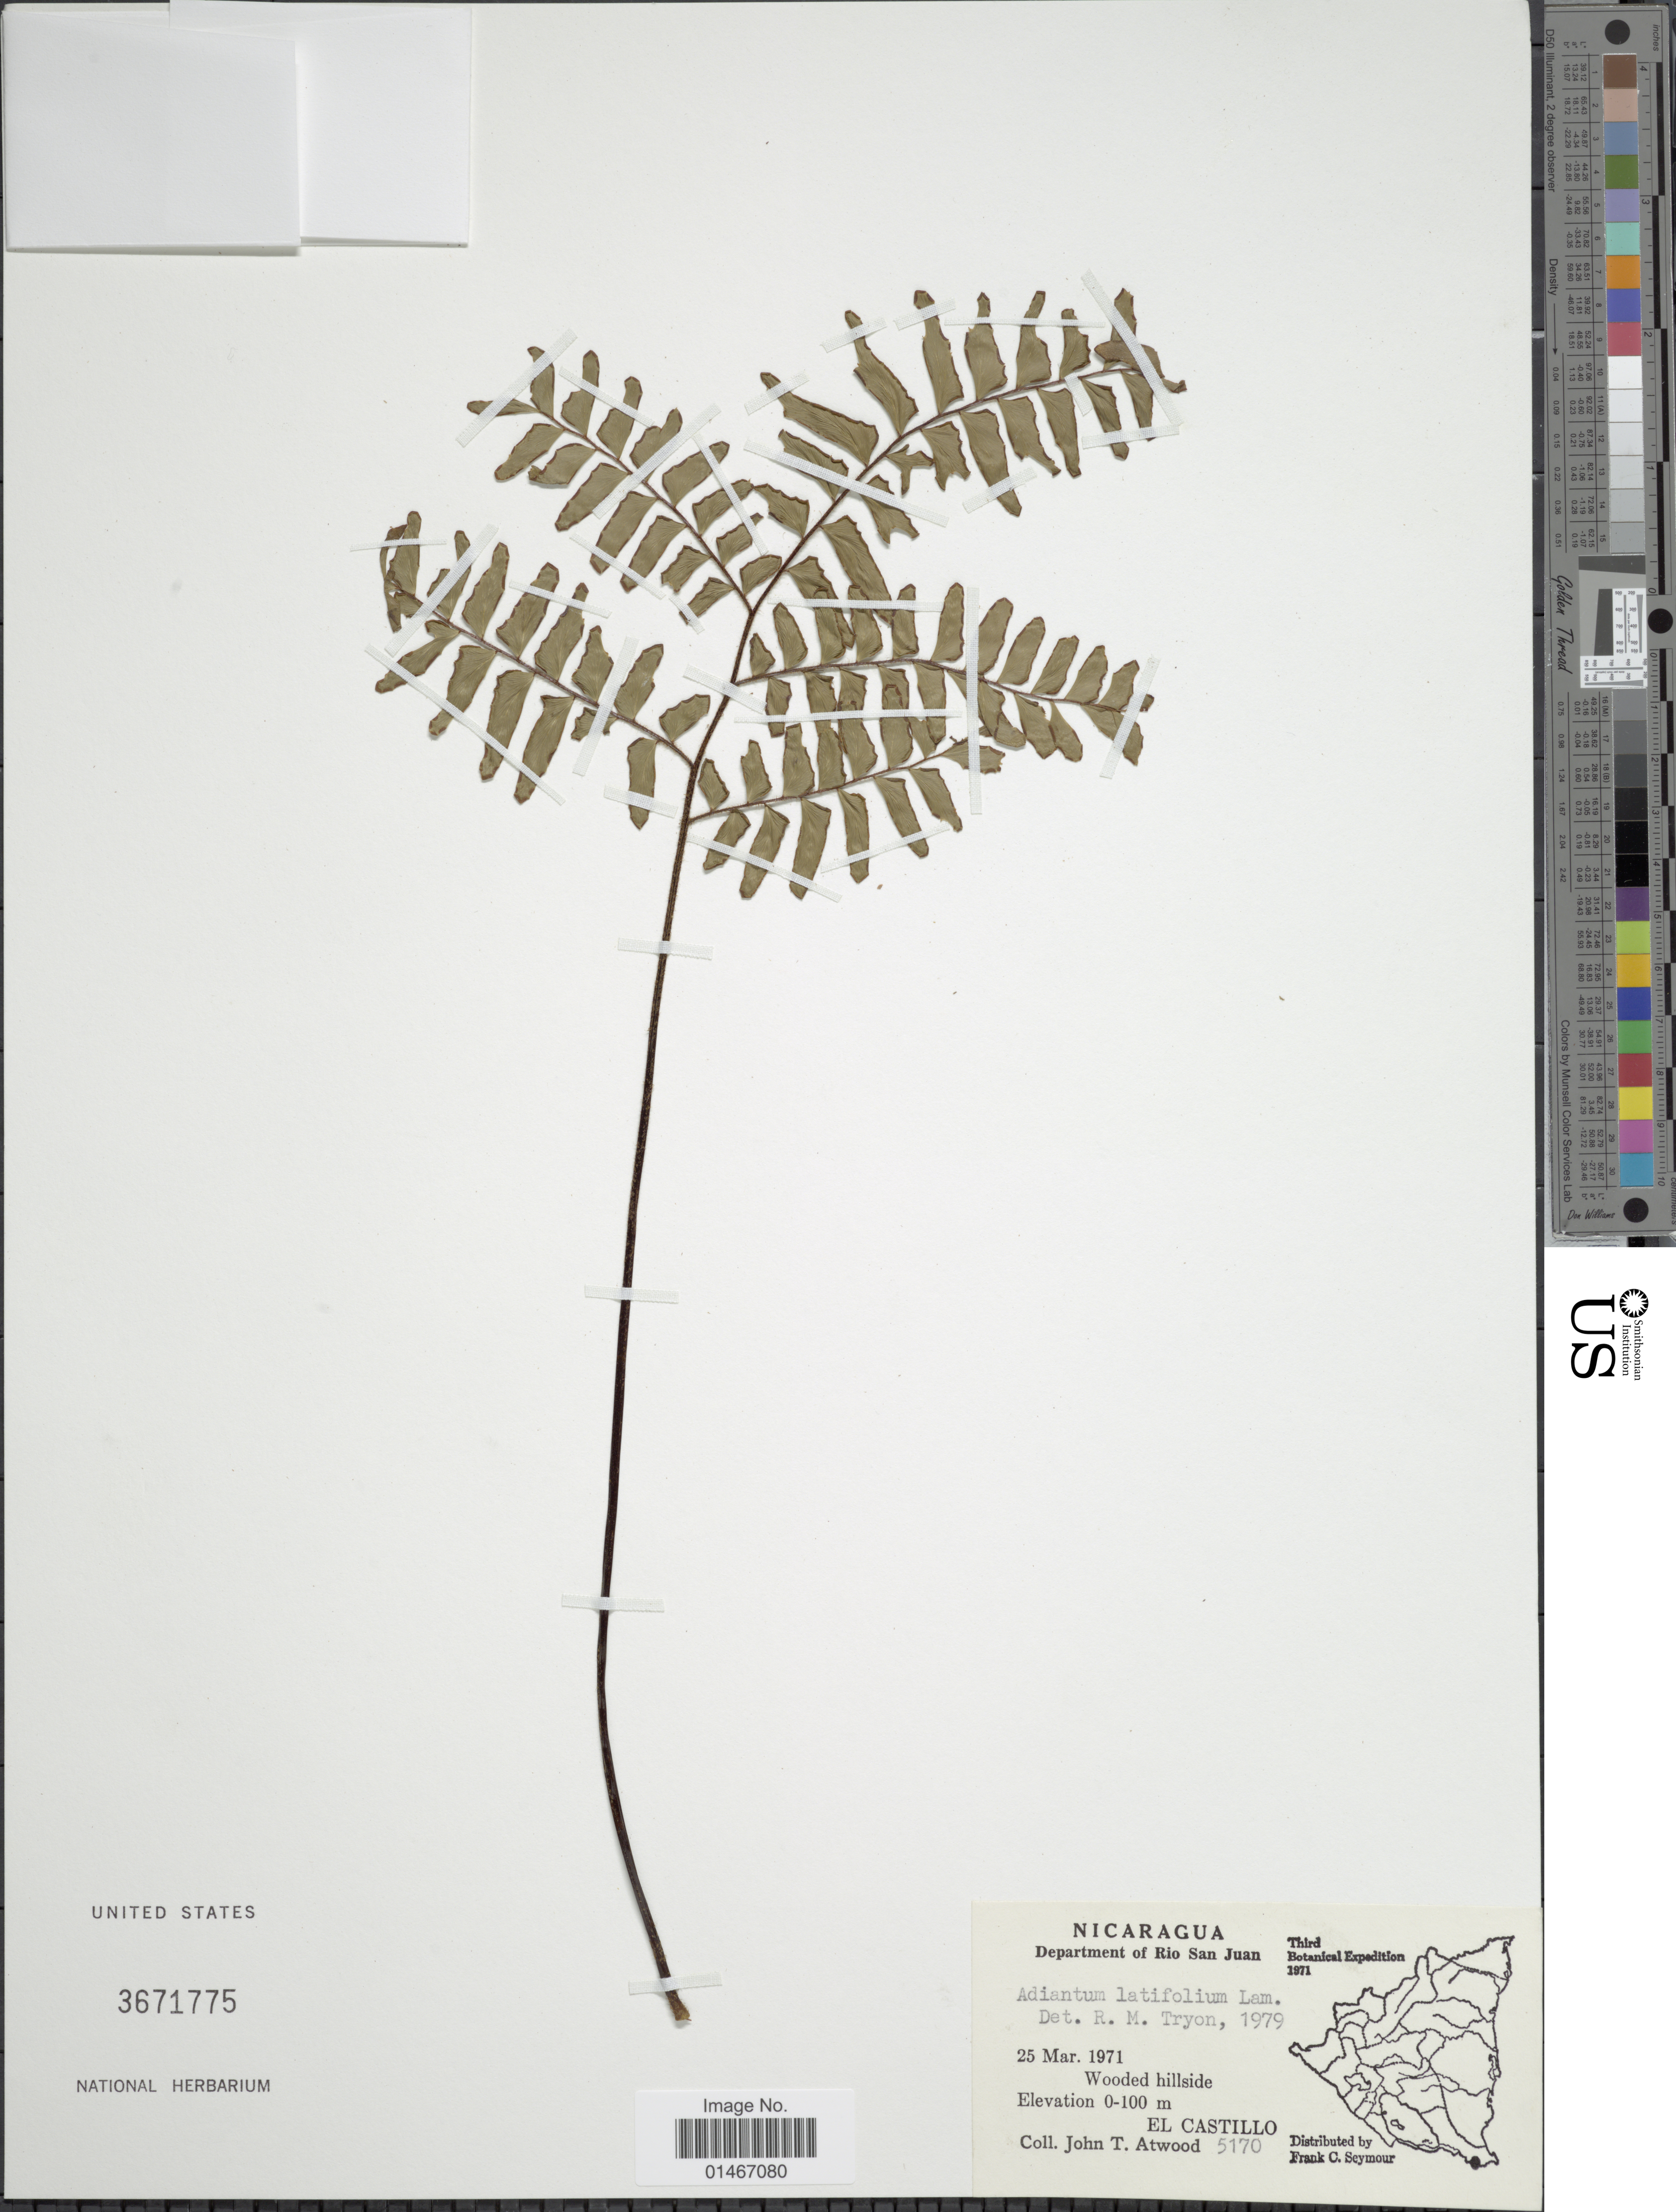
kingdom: Plantae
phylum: Tracheophyta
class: Polypodiopsida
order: Polypodiales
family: Pteridaceae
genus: Adiantum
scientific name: Adiantum latifolium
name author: Lam.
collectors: J. T. Atwood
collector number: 5170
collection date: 1971-03-25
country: Nicaragua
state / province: Rio San Juan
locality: Department of Rio San Juan. El Castillo.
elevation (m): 0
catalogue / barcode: US 3671775